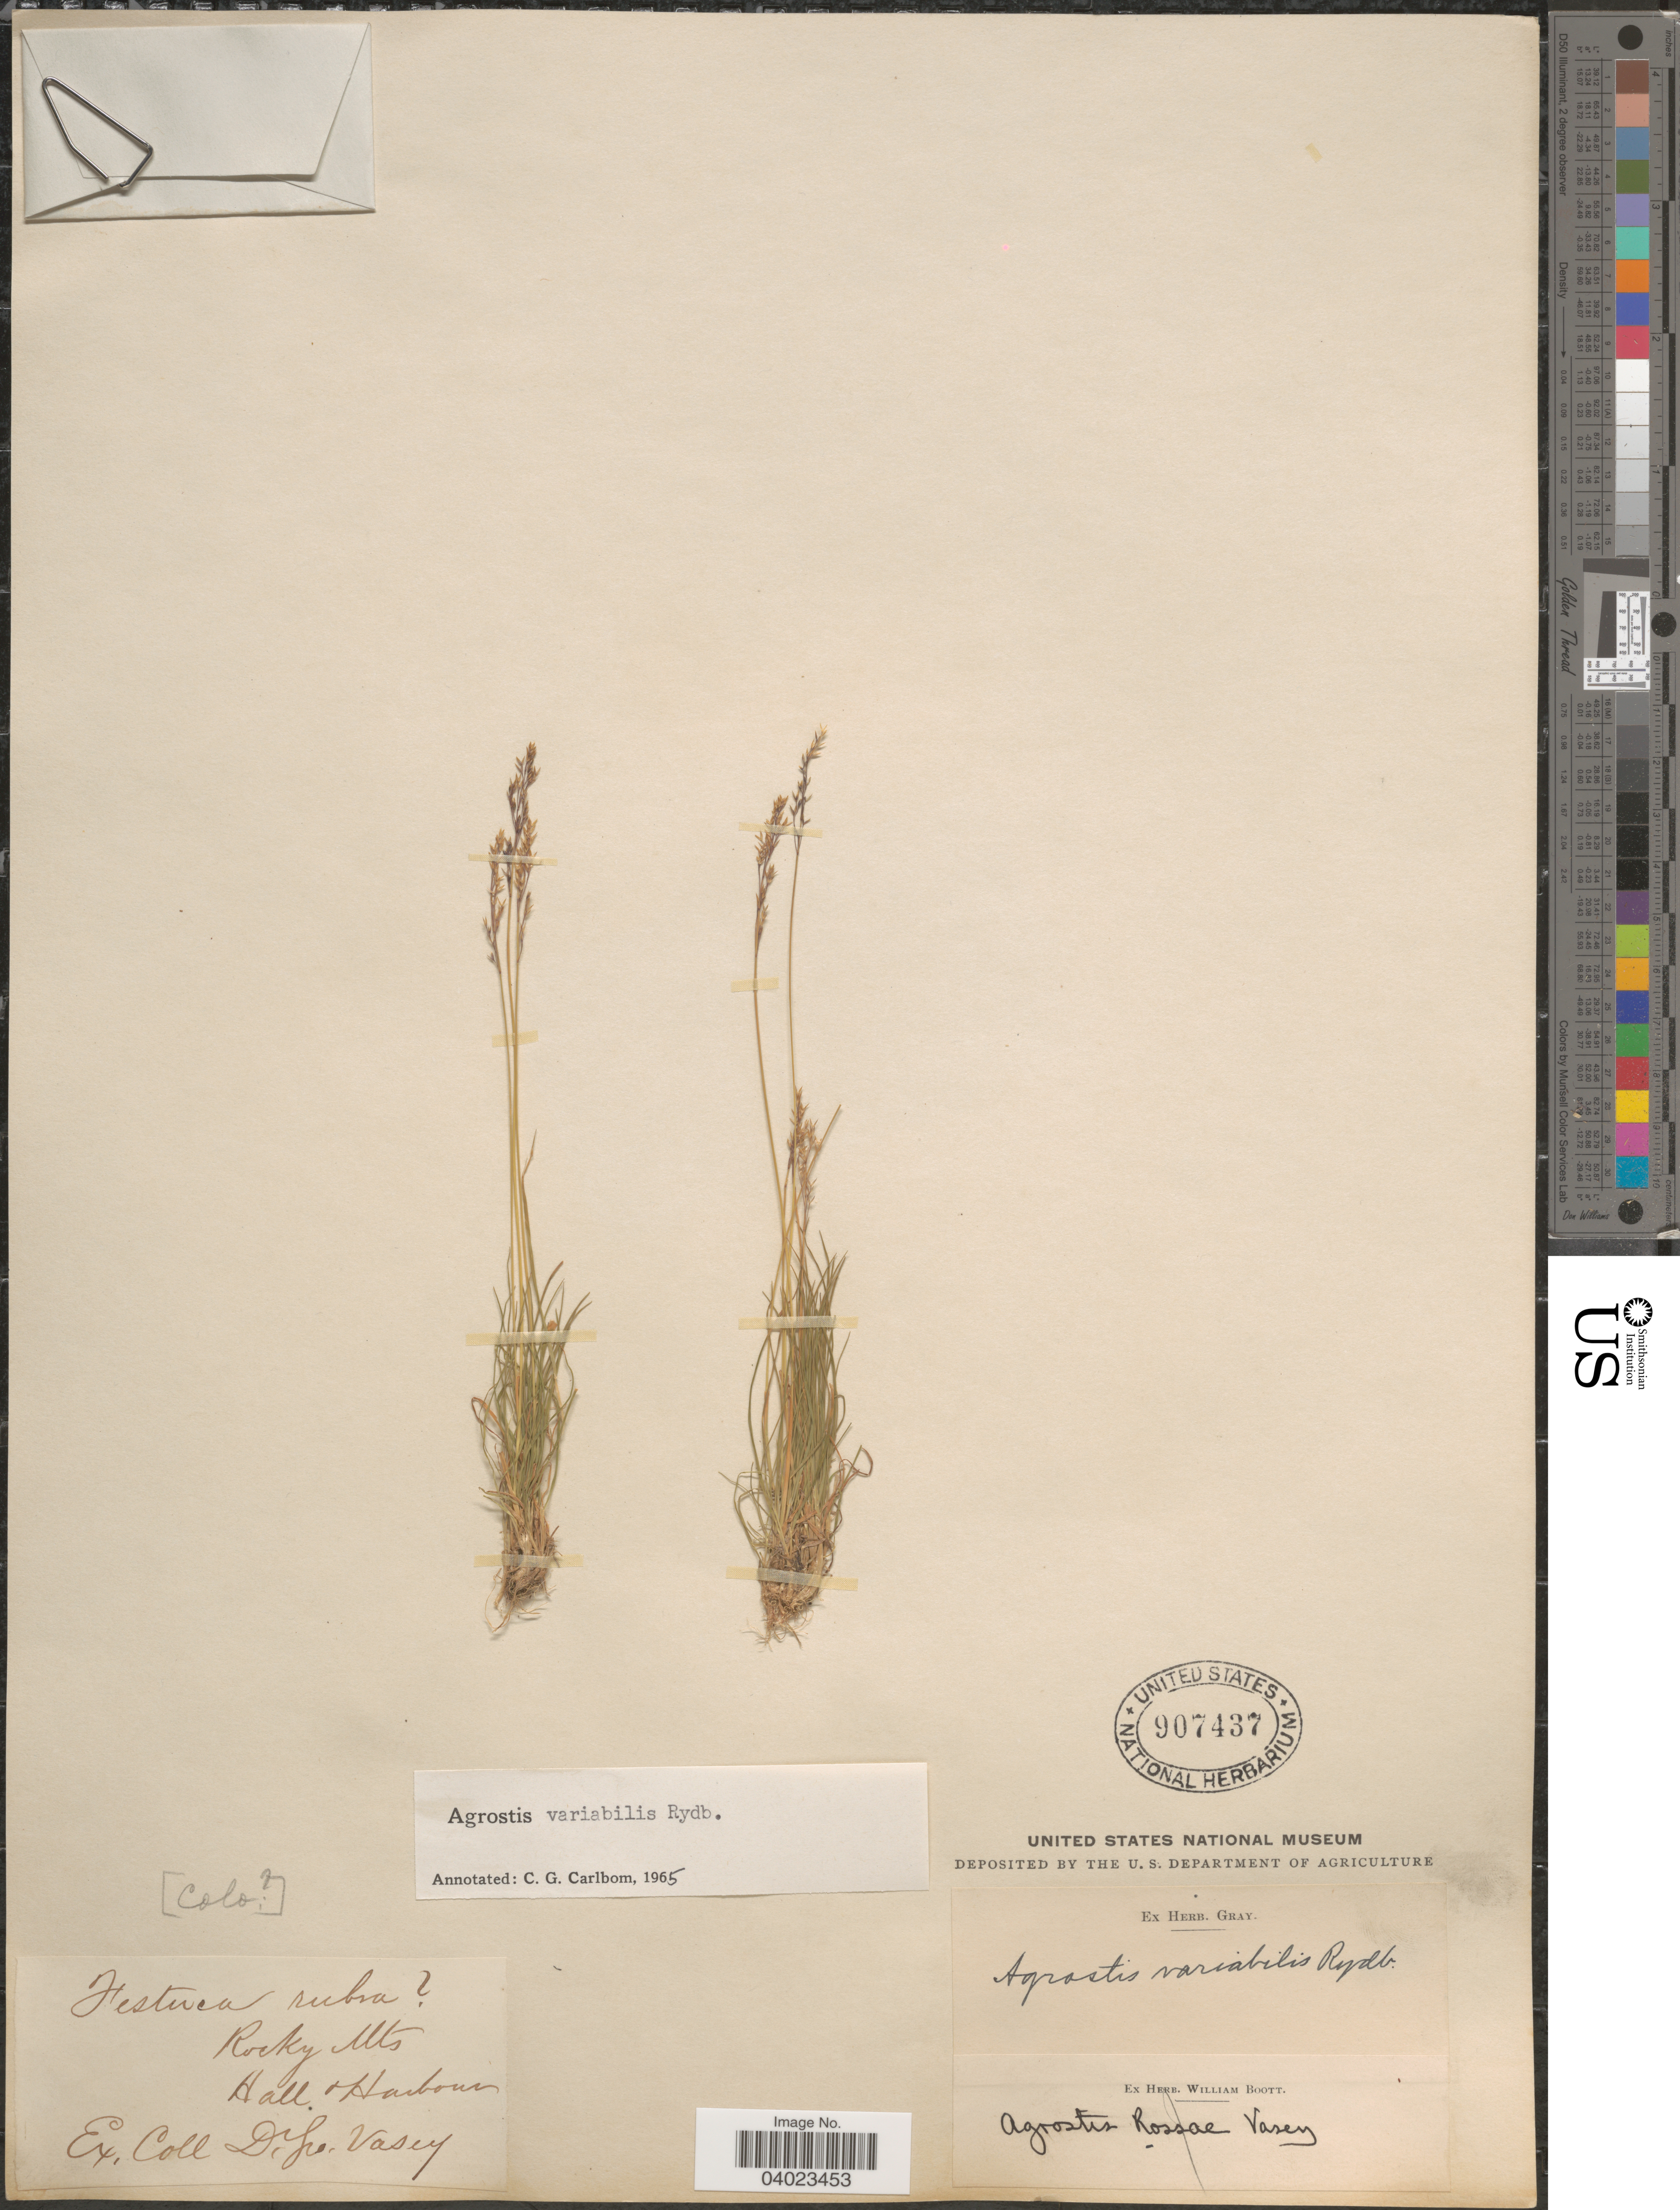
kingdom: Plantae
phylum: Tracheophyta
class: Liliopsida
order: Poales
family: Poaceae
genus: Agrostis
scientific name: Agrostis variabilis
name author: Rydb.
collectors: -- Hall & Harbour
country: United States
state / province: Colorado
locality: Rocky Mts.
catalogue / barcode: US 907437